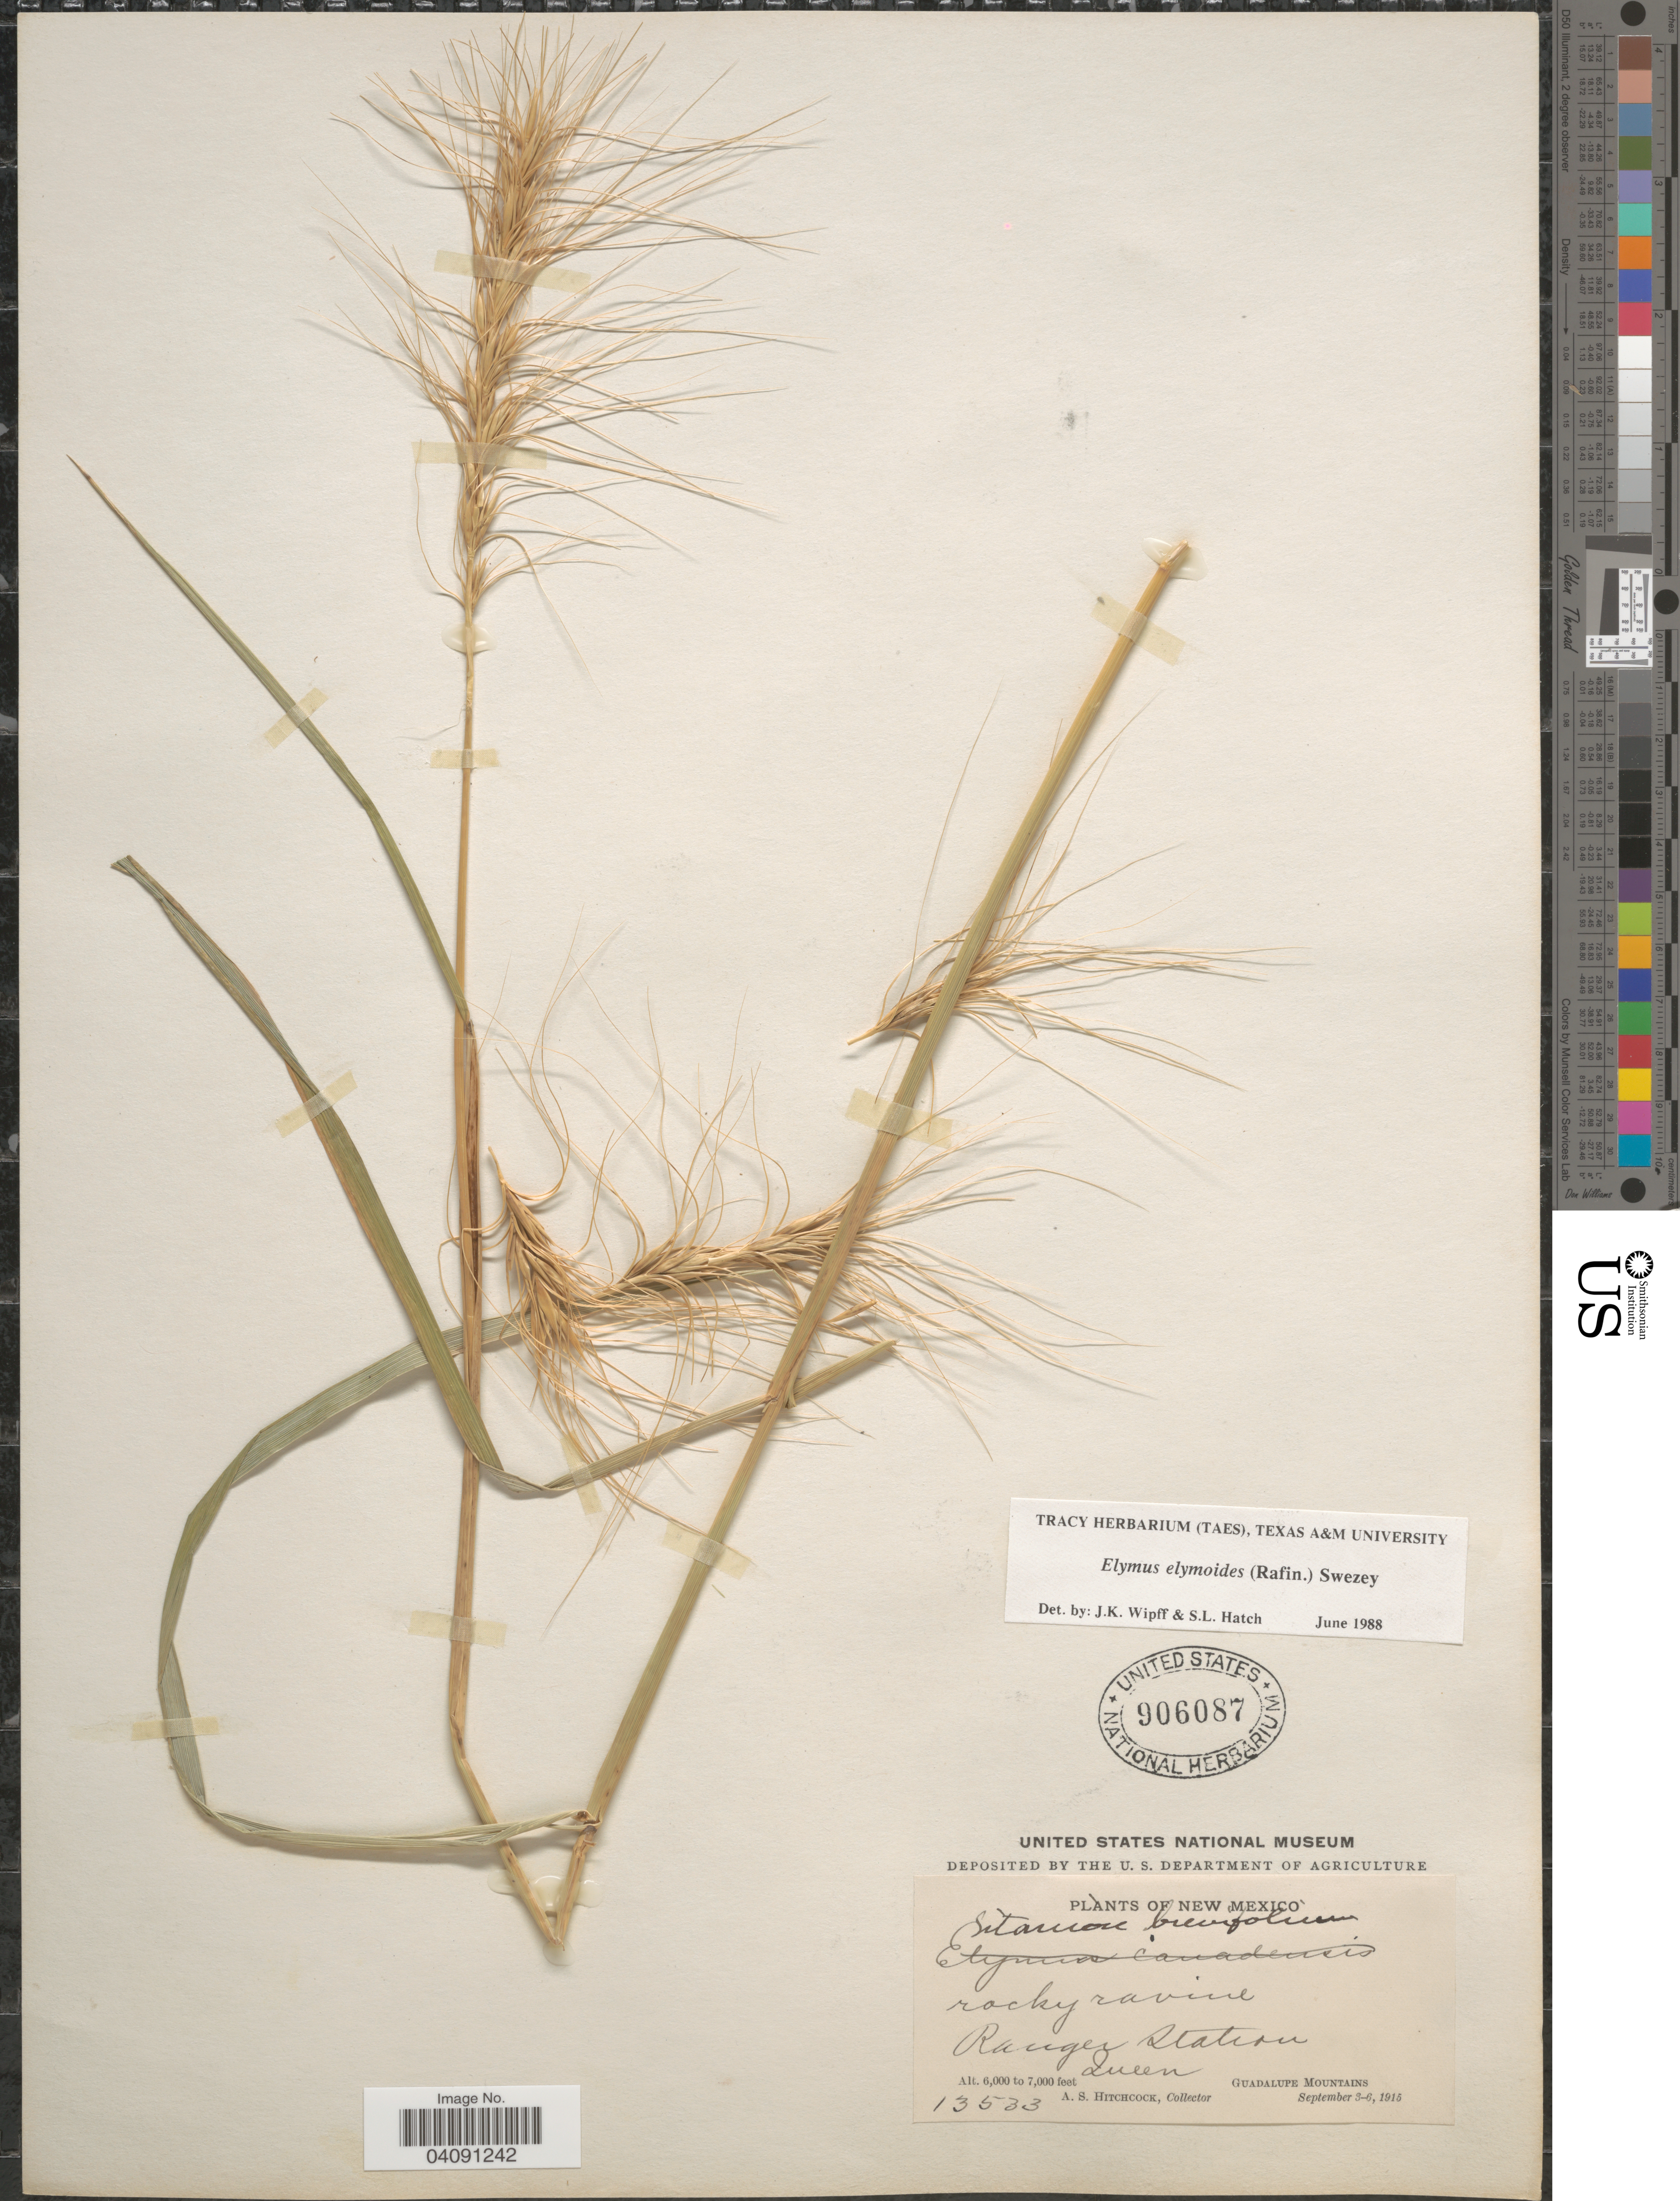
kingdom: Plantae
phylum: Tracheophyta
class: Liliopsida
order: Poales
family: Poaceae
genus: Elymus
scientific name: Elymus canadensis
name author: L.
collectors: A. S. Hitchcock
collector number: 13533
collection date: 1915-09-03/1915-09-06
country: United States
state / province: New Mexico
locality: Ranger Station. Queen. Guadalupe Mountains.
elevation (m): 1829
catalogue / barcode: US 906087